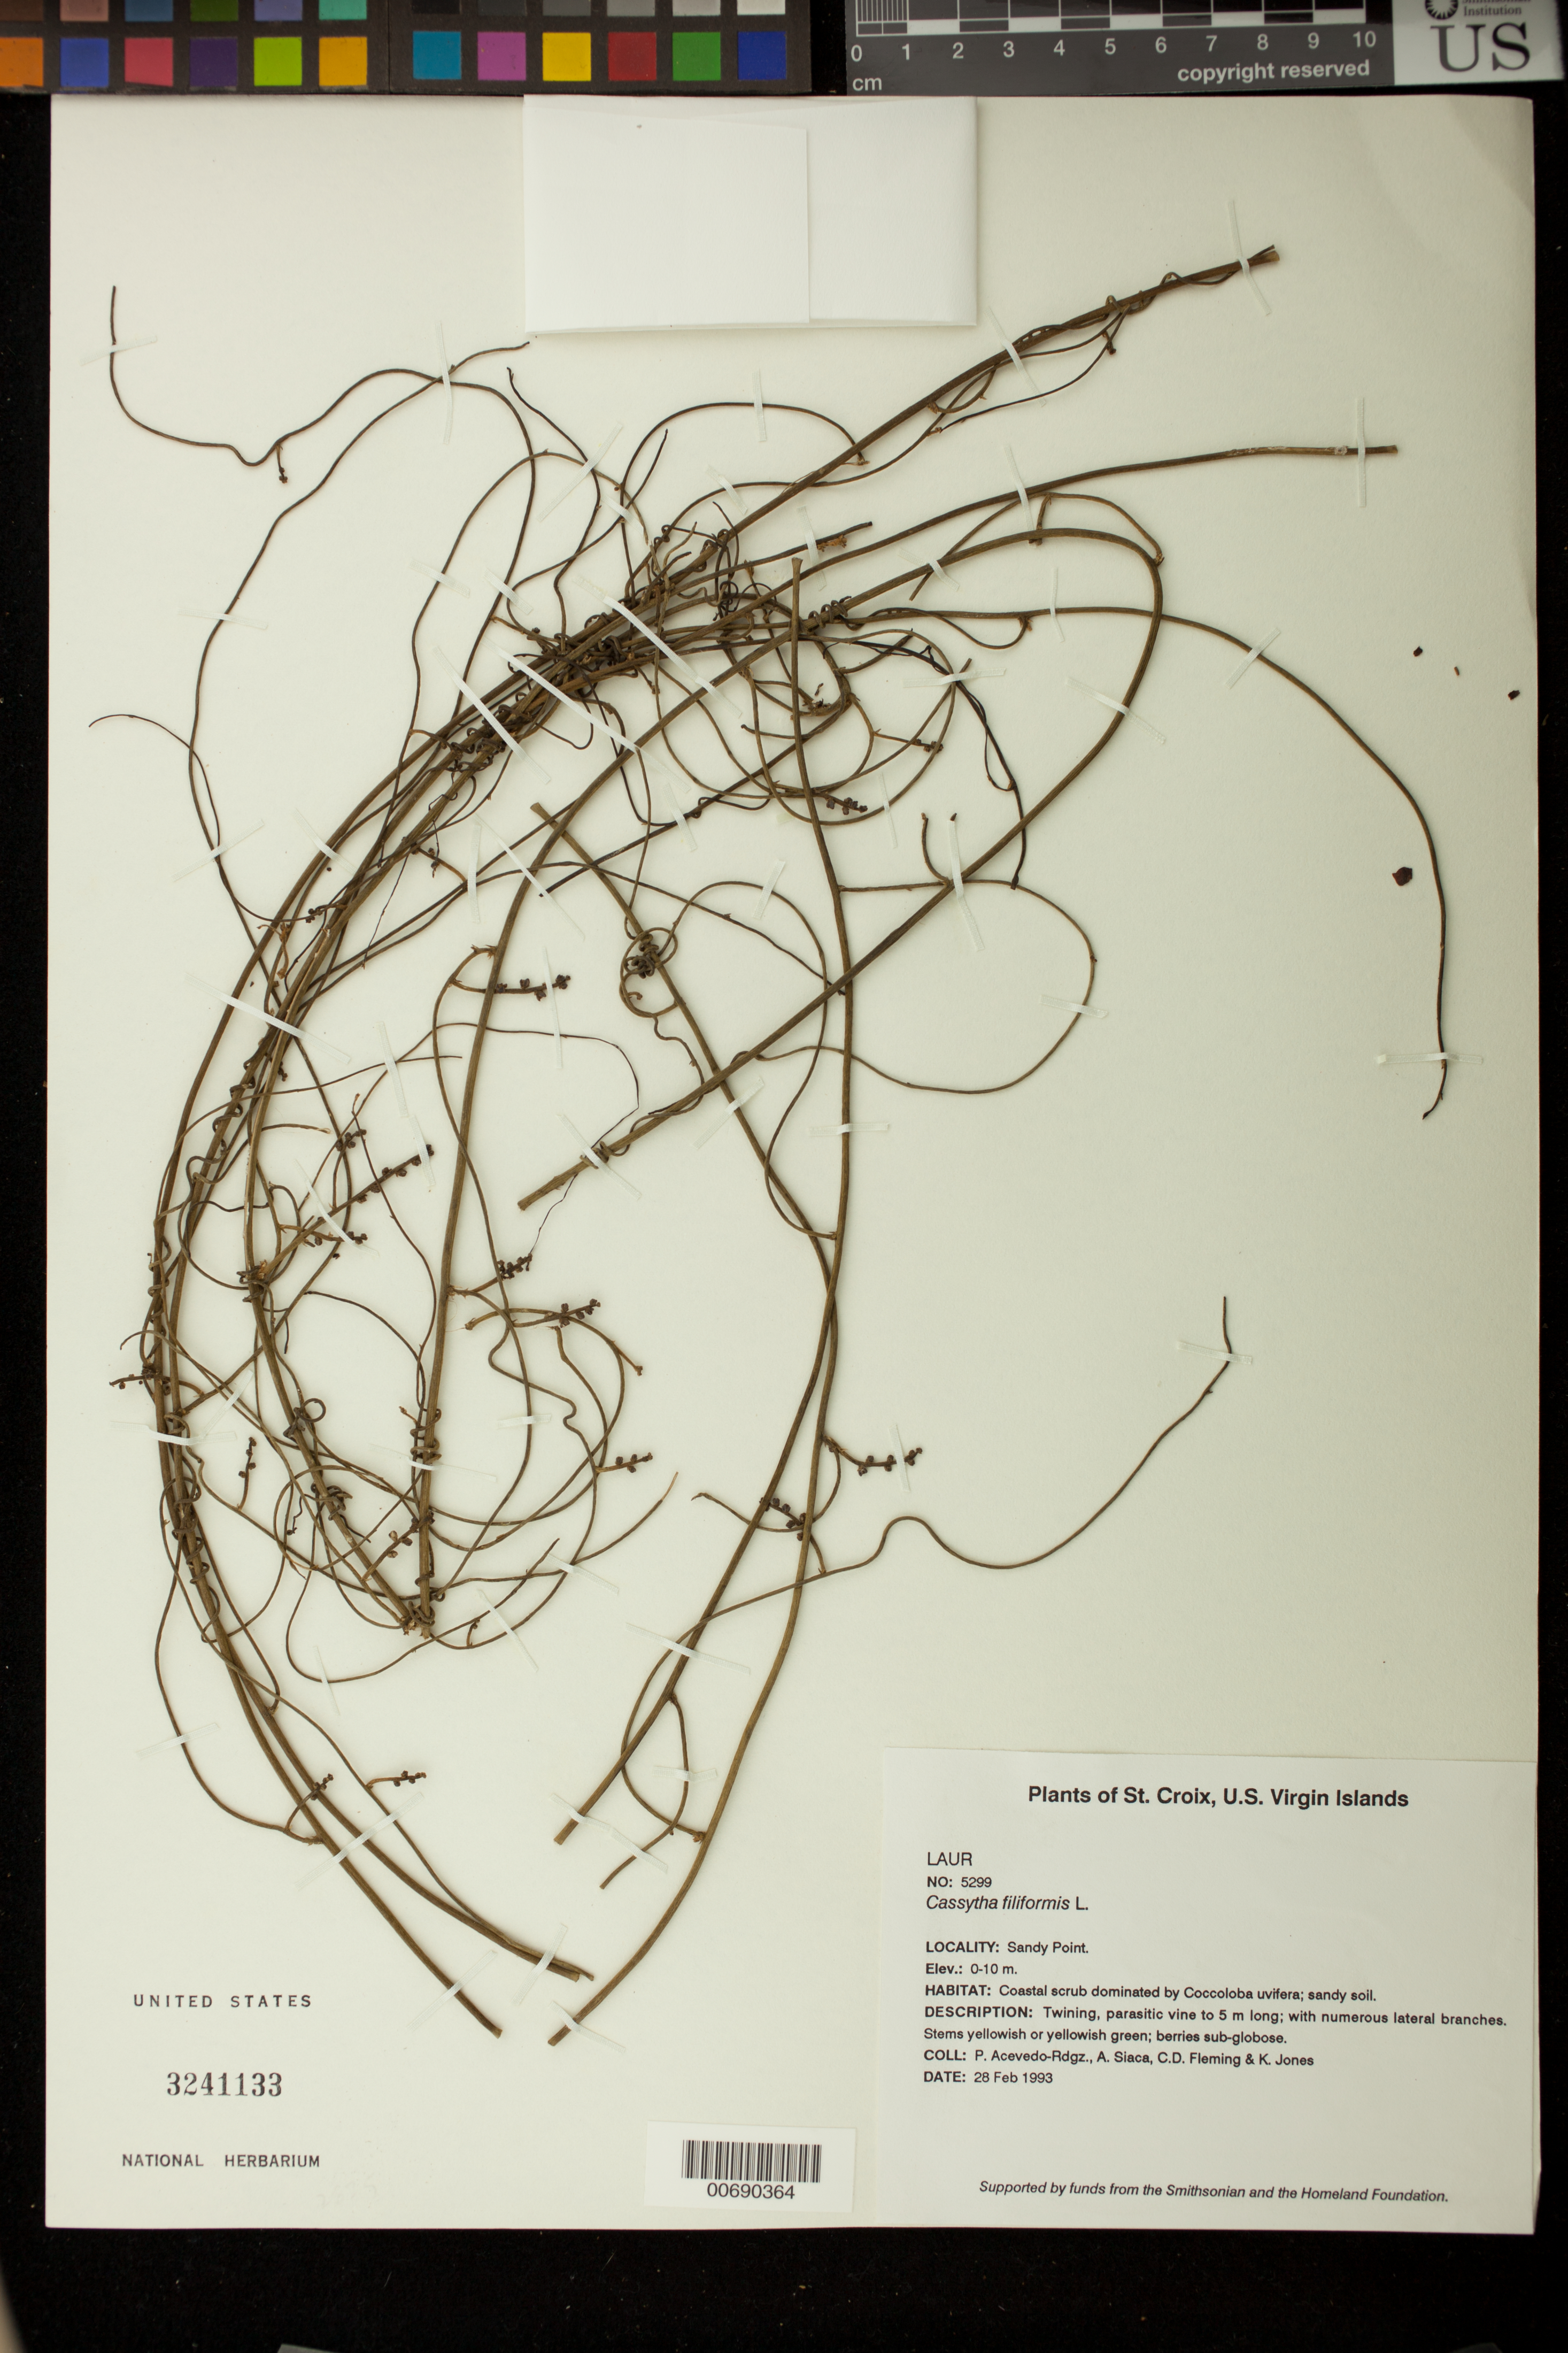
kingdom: Plantae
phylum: Tracheophyta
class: Magnoliopsida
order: Laurales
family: Lauraceae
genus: Cassytha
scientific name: Cassytha filiformis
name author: L.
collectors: P. Acevedo-Rodr., A. Siaca, C. Fleming & K. Jones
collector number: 5299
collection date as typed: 28 Feb 1993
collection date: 1993-02-28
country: U.S. Virgin Islands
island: St. Croix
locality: Sandy Point.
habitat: Coastal scrub dominated by Coccoloba uvifera; sandy soil.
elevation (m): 0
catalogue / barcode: US 3241133